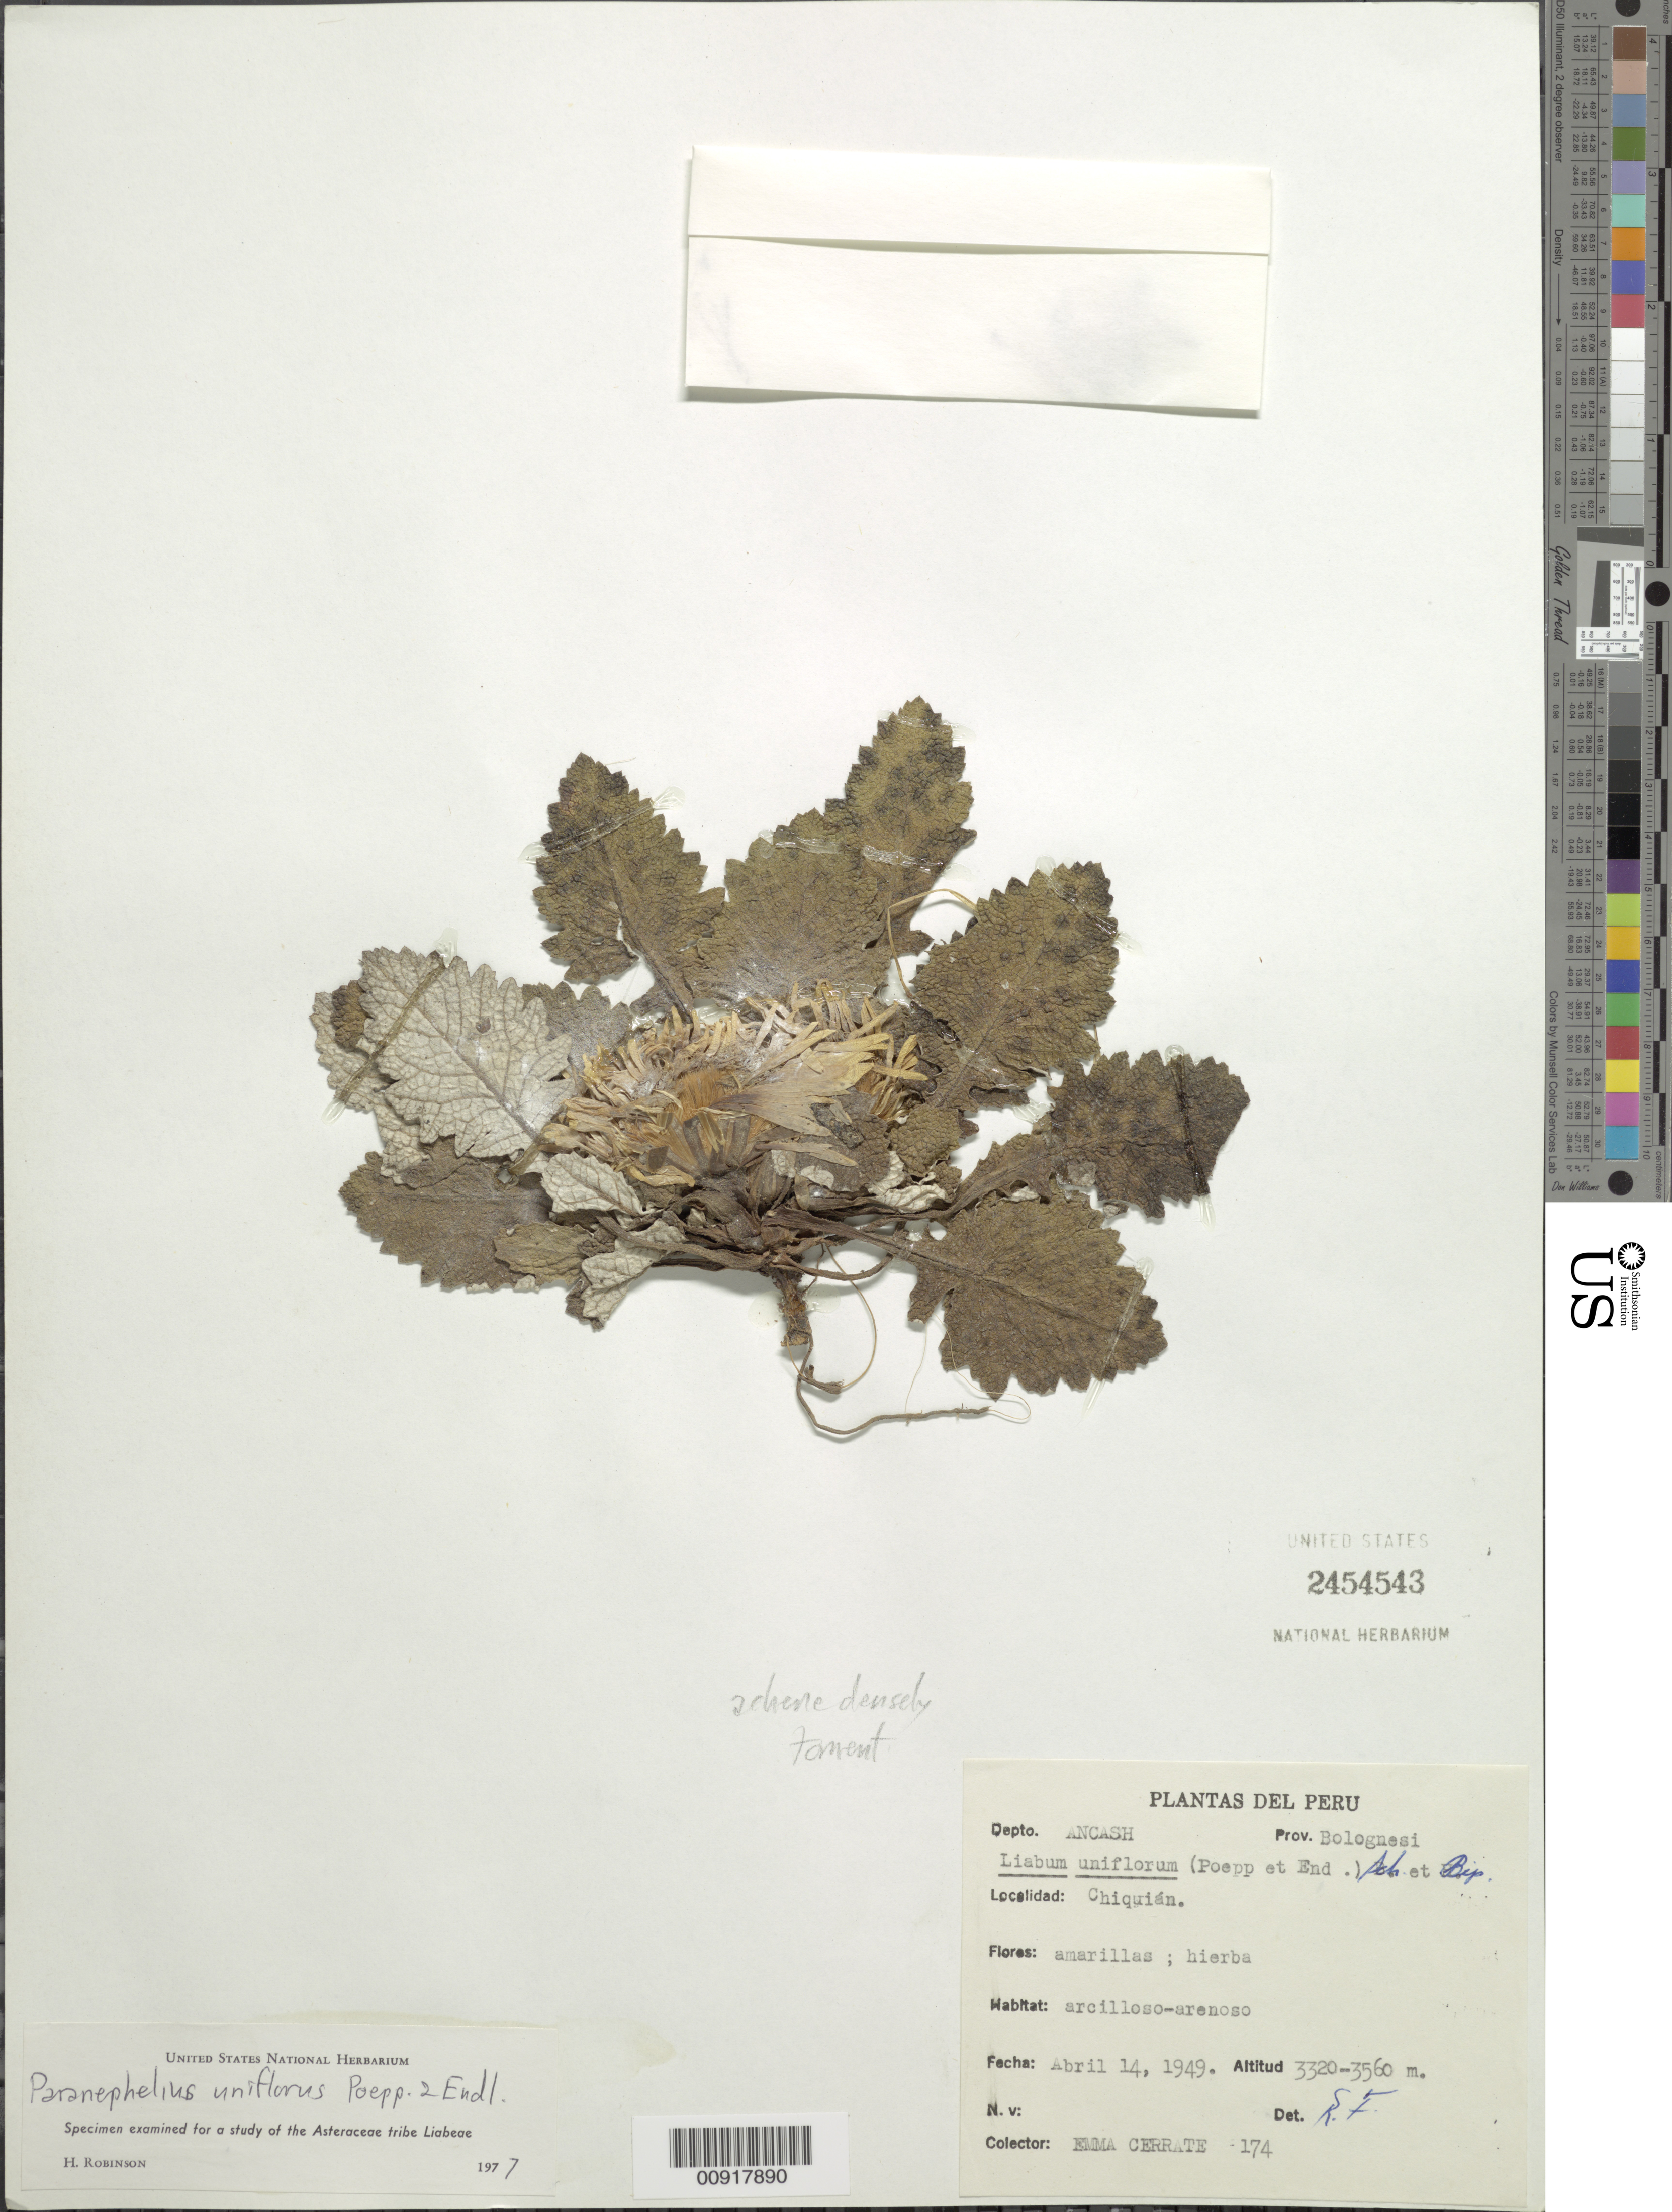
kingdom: Plantae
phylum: Tracheophyta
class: Magnoliopsida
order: Asterales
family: Asteraceae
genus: Paranephelius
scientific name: Paranephelius uniflorus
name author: Poepp. & Endl.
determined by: Robinson, Harold E., (US)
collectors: E. Cerrate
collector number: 174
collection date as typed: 14 April 1949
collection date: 1949-04-14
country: Peru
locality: Prov. Bolognesi, Dpto. Ancash, Chiquián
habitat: Arcilloso-arenoso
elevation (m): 3320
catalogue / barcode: US 2454543